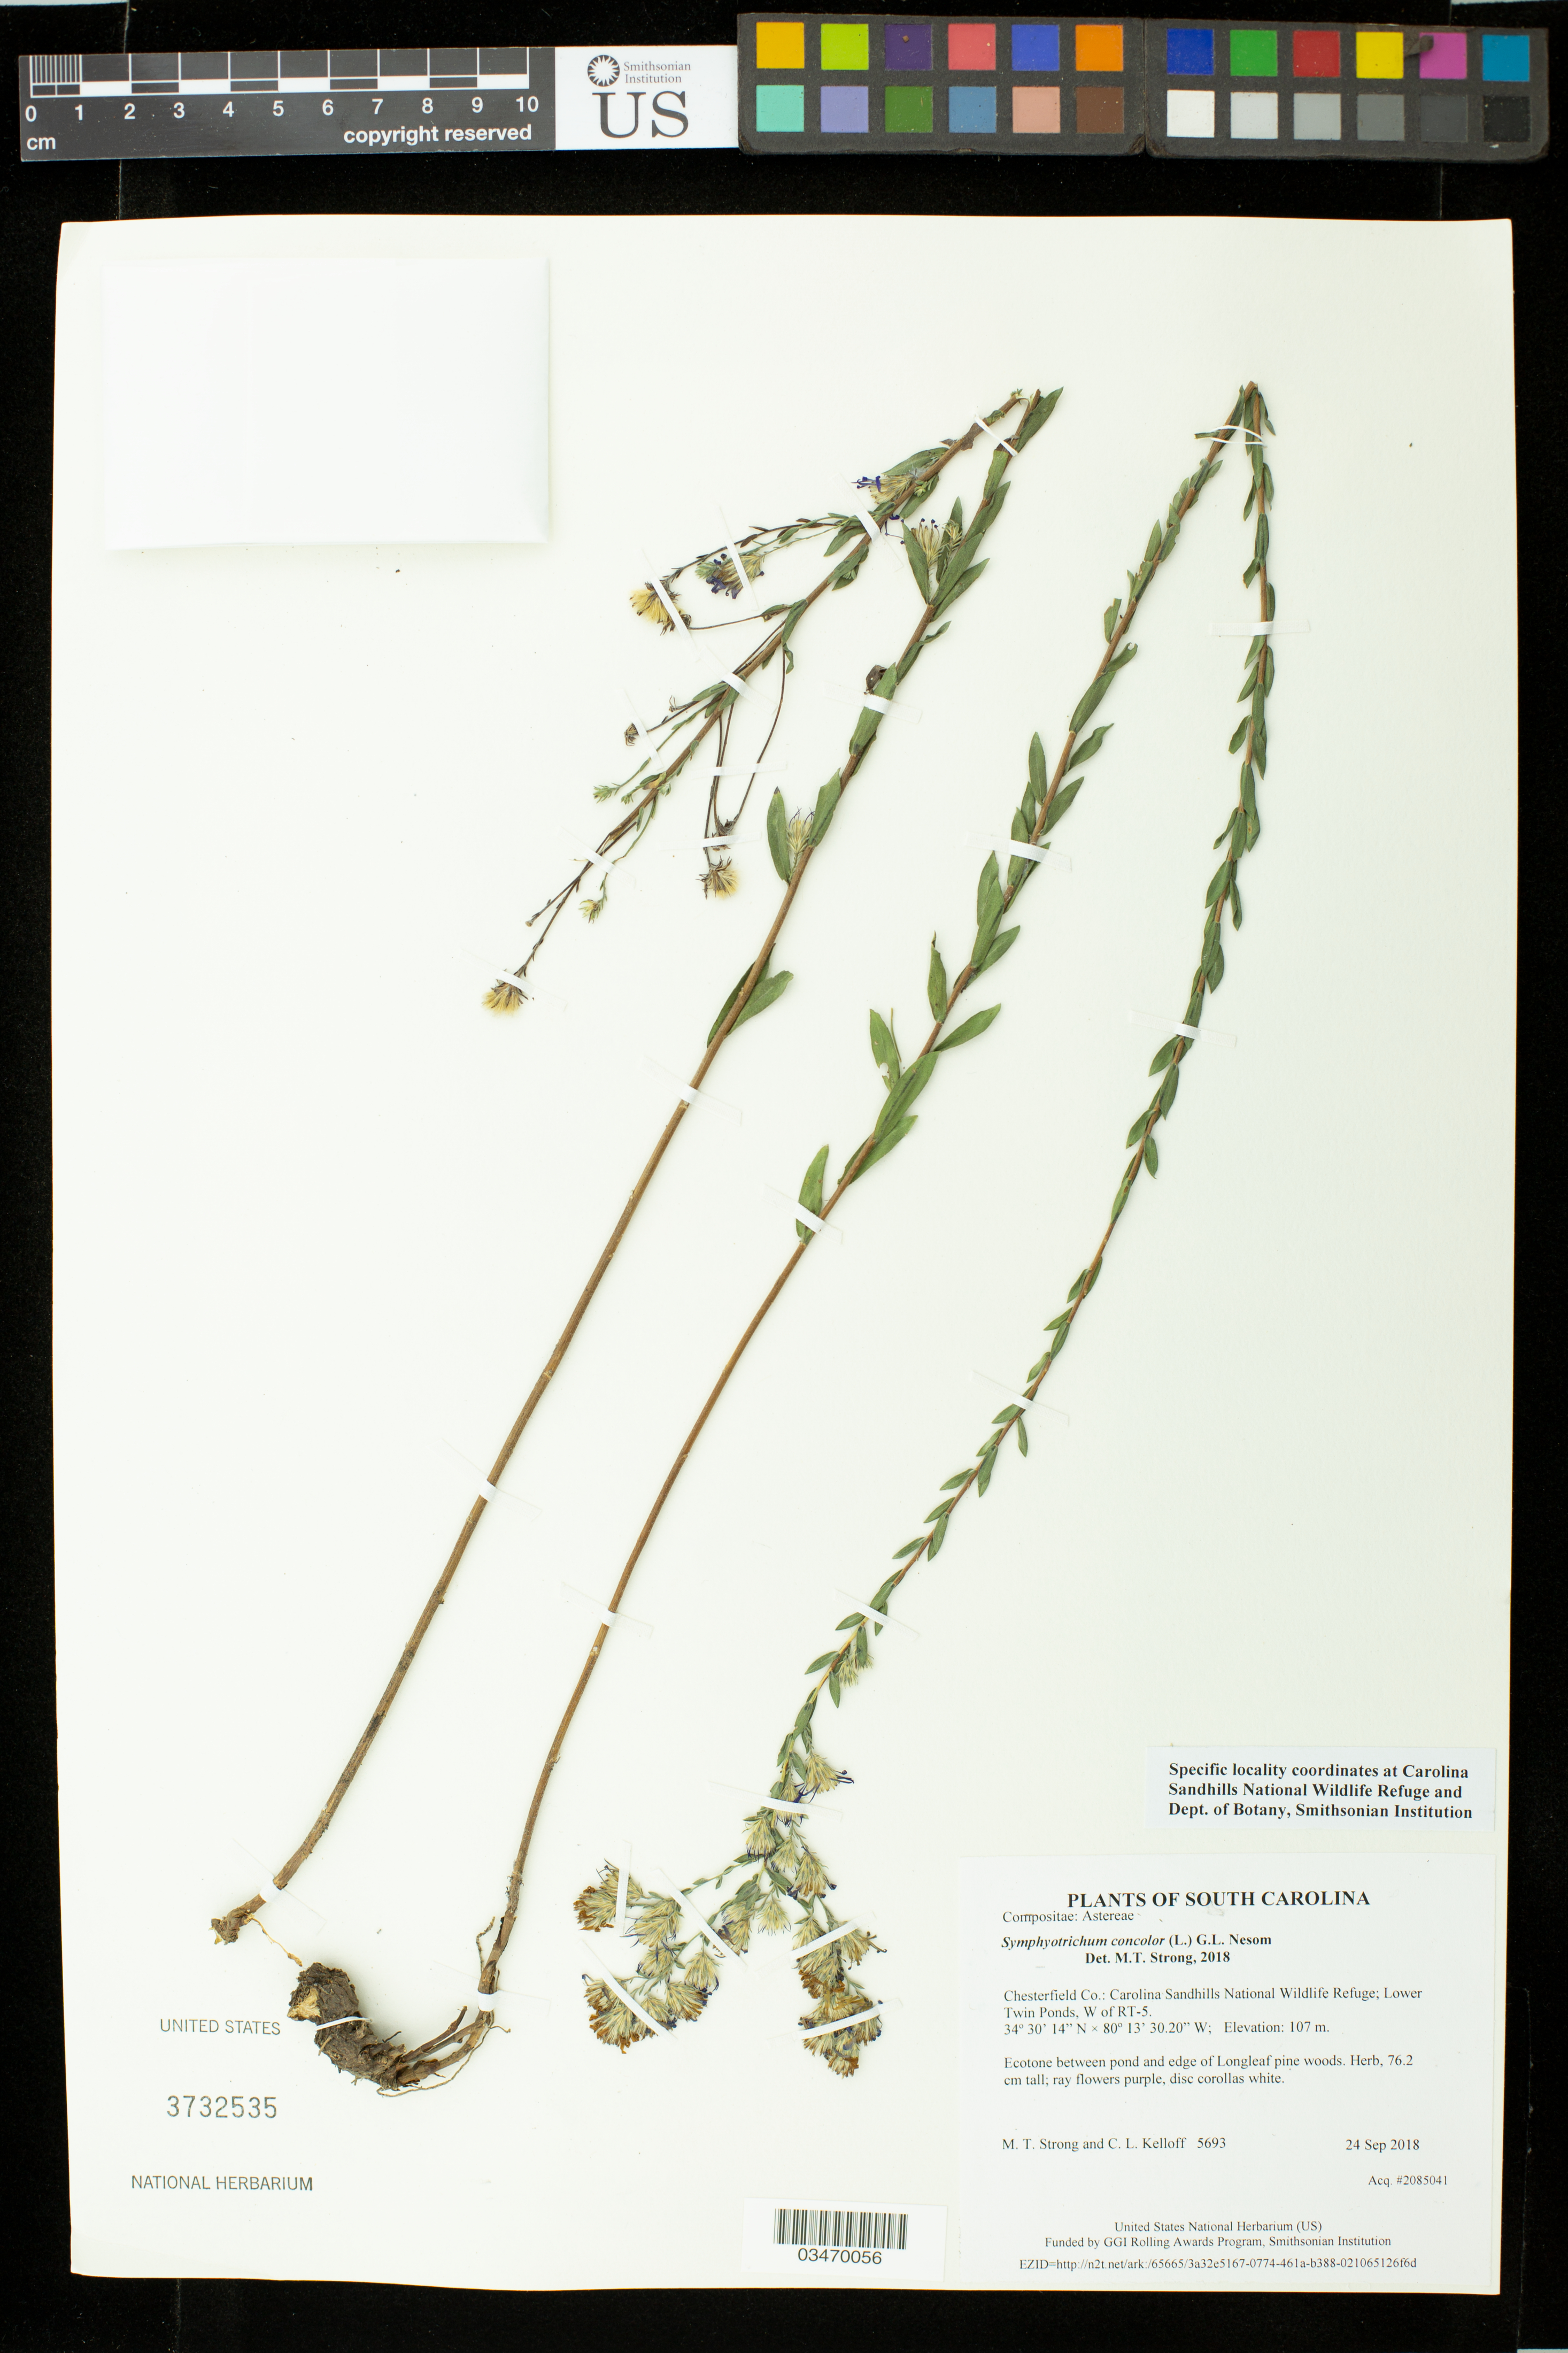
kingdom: Plantae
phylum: Tracheophyta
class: Magnoliopsida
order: Asterales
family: Asteraceae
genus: Symphyotrichum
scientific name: Symphyotrichum concolor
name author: (L.) G.L. Nesom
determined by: Strong, M. T., (US), Smithsonian Institution - National Museum of Natural History (UNITED STATES)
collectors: M. T. Strong & C. L. Kelloff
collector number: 5693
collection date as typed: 24 Sep 2018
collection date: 2018-09-24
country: United States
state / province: South Carolina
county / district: Chesterfield Co.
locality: Carolina Sandhills National Wildlife Refuge; Lower Twin Ponds, W of RT-5, along dam and N margin of pond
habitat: Along edge of forest bordering pond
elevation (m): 107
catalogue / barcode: US 3732535